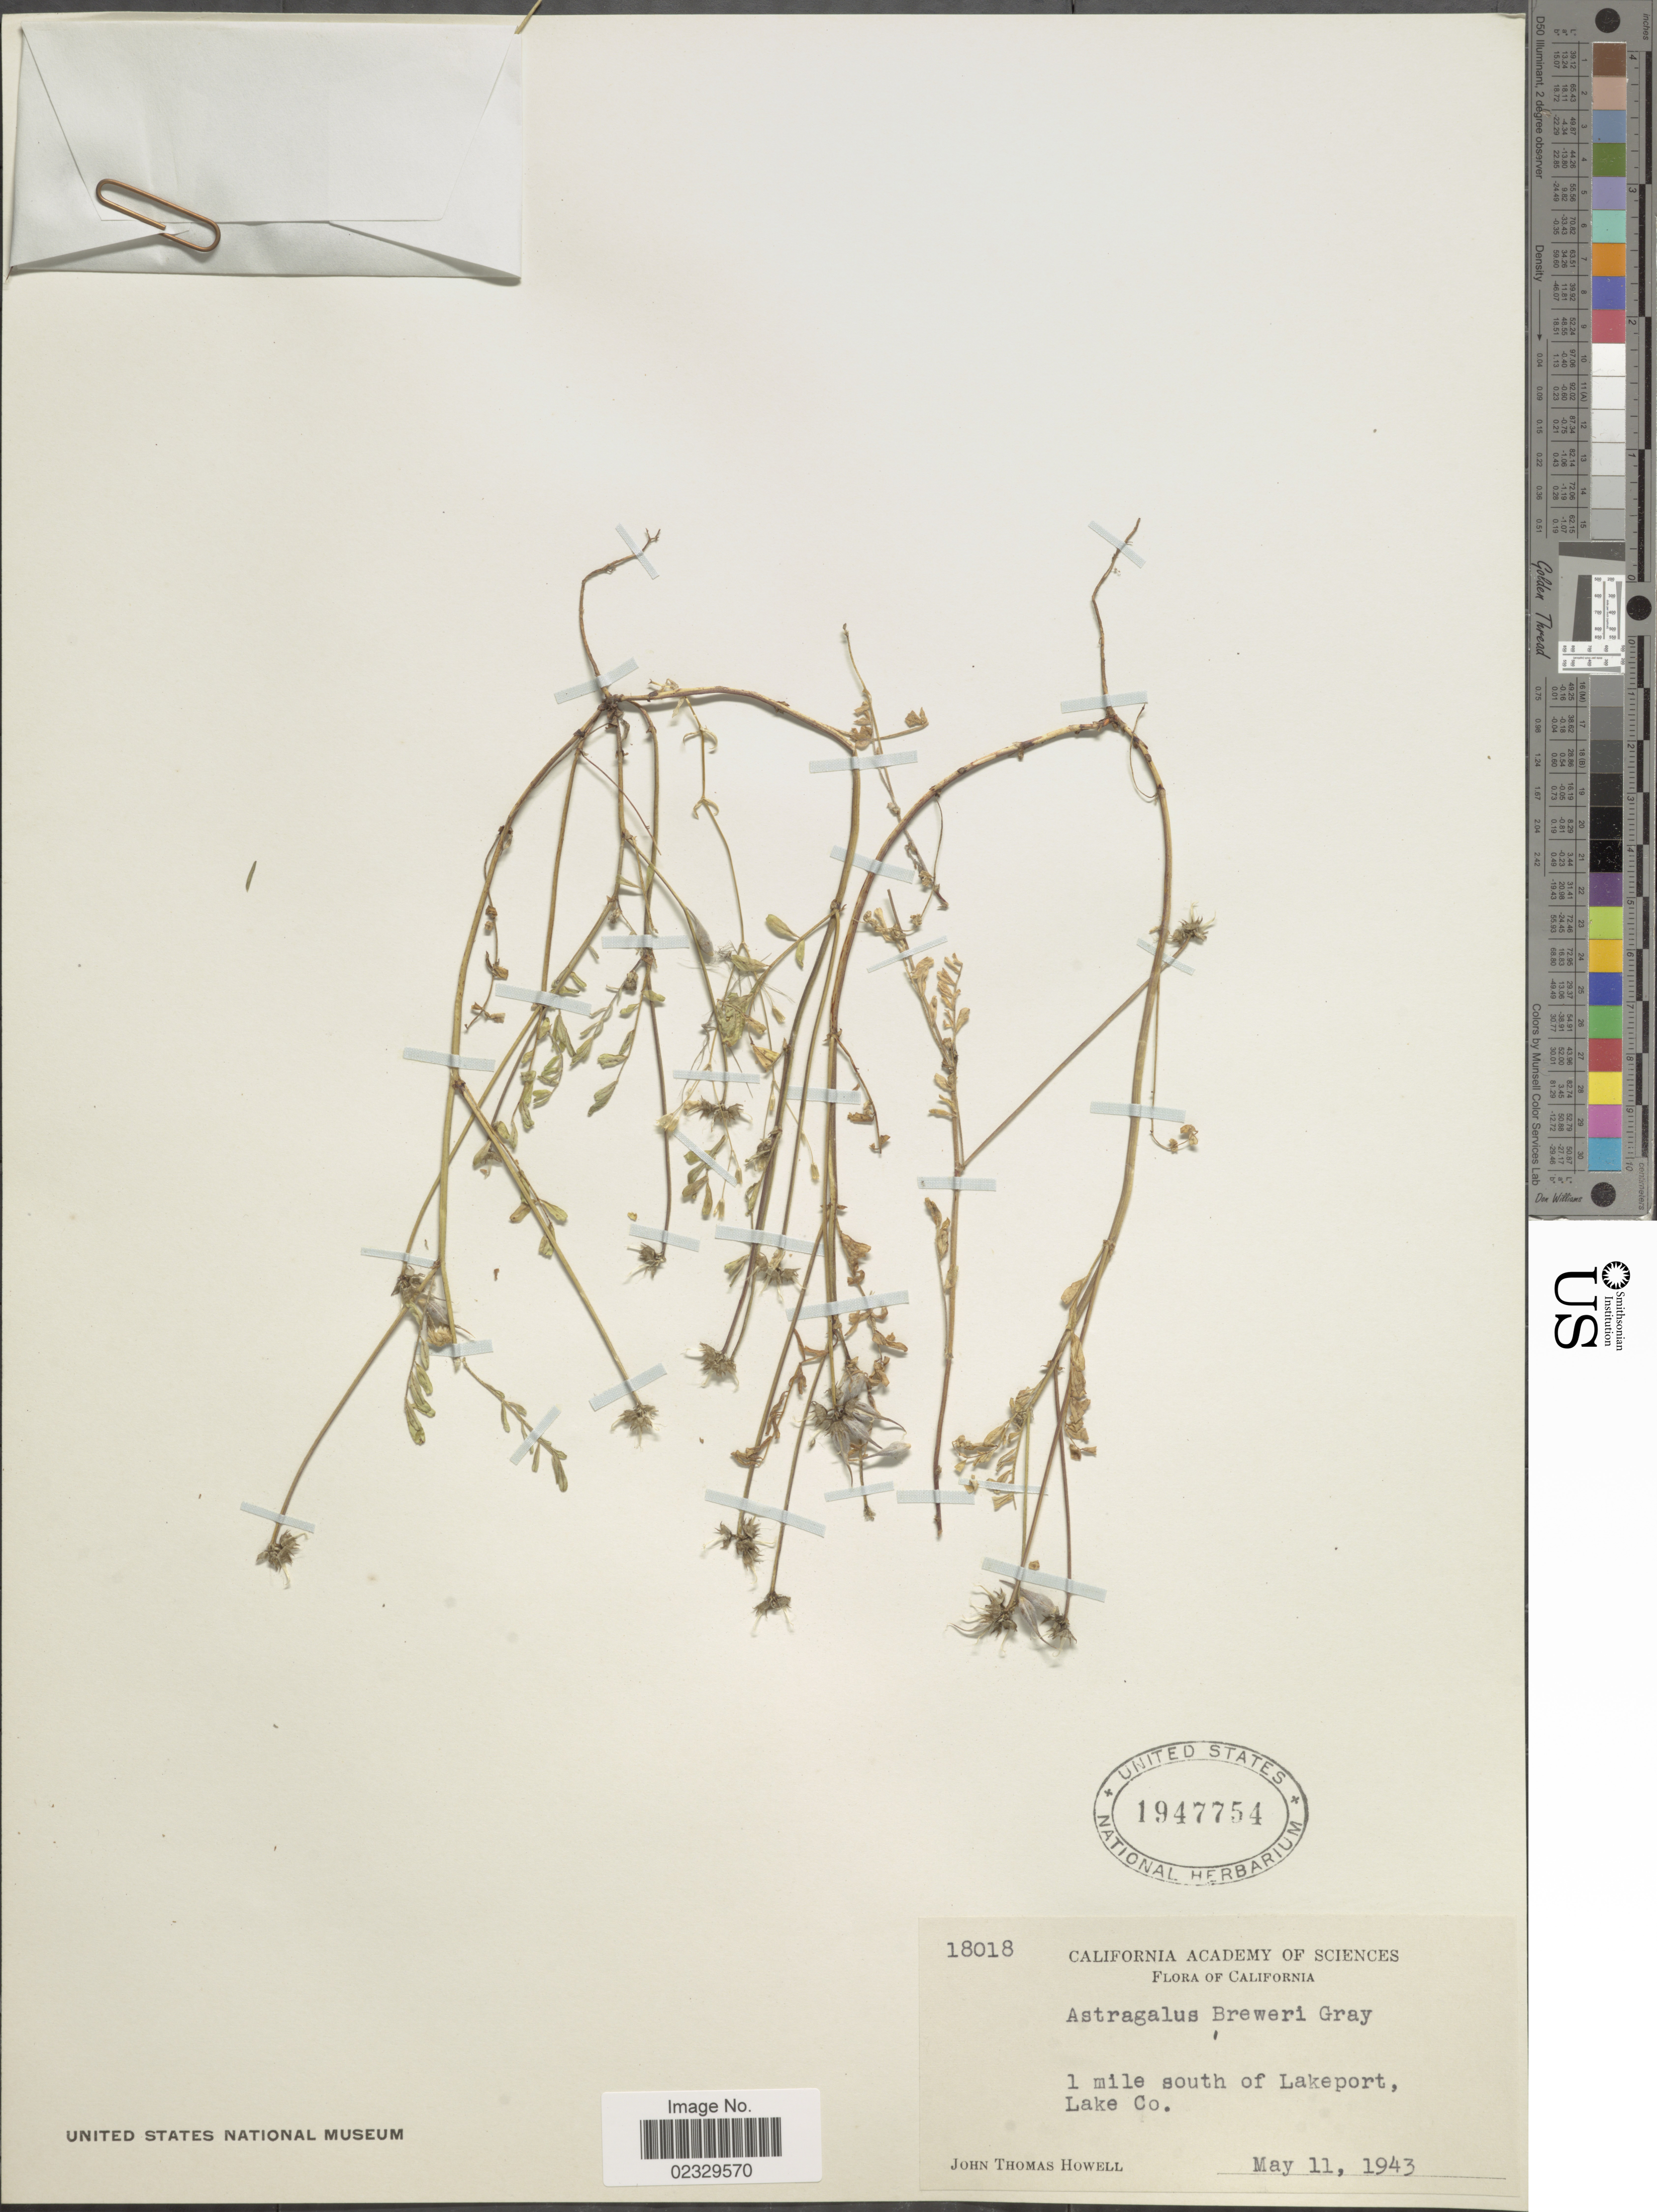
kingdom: Plantae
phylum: Tracheophyta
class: Magnoliopsida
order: Fabales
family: Fabaceae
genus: Astragalus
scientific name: Astragalus breweri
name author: A. Gray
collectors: J. T. Howell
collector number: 18018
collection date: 1943-05-11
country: United States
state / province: California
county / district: Lake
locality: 1 mile south of Lakeport, Lake Co.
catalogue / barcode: US 1947754